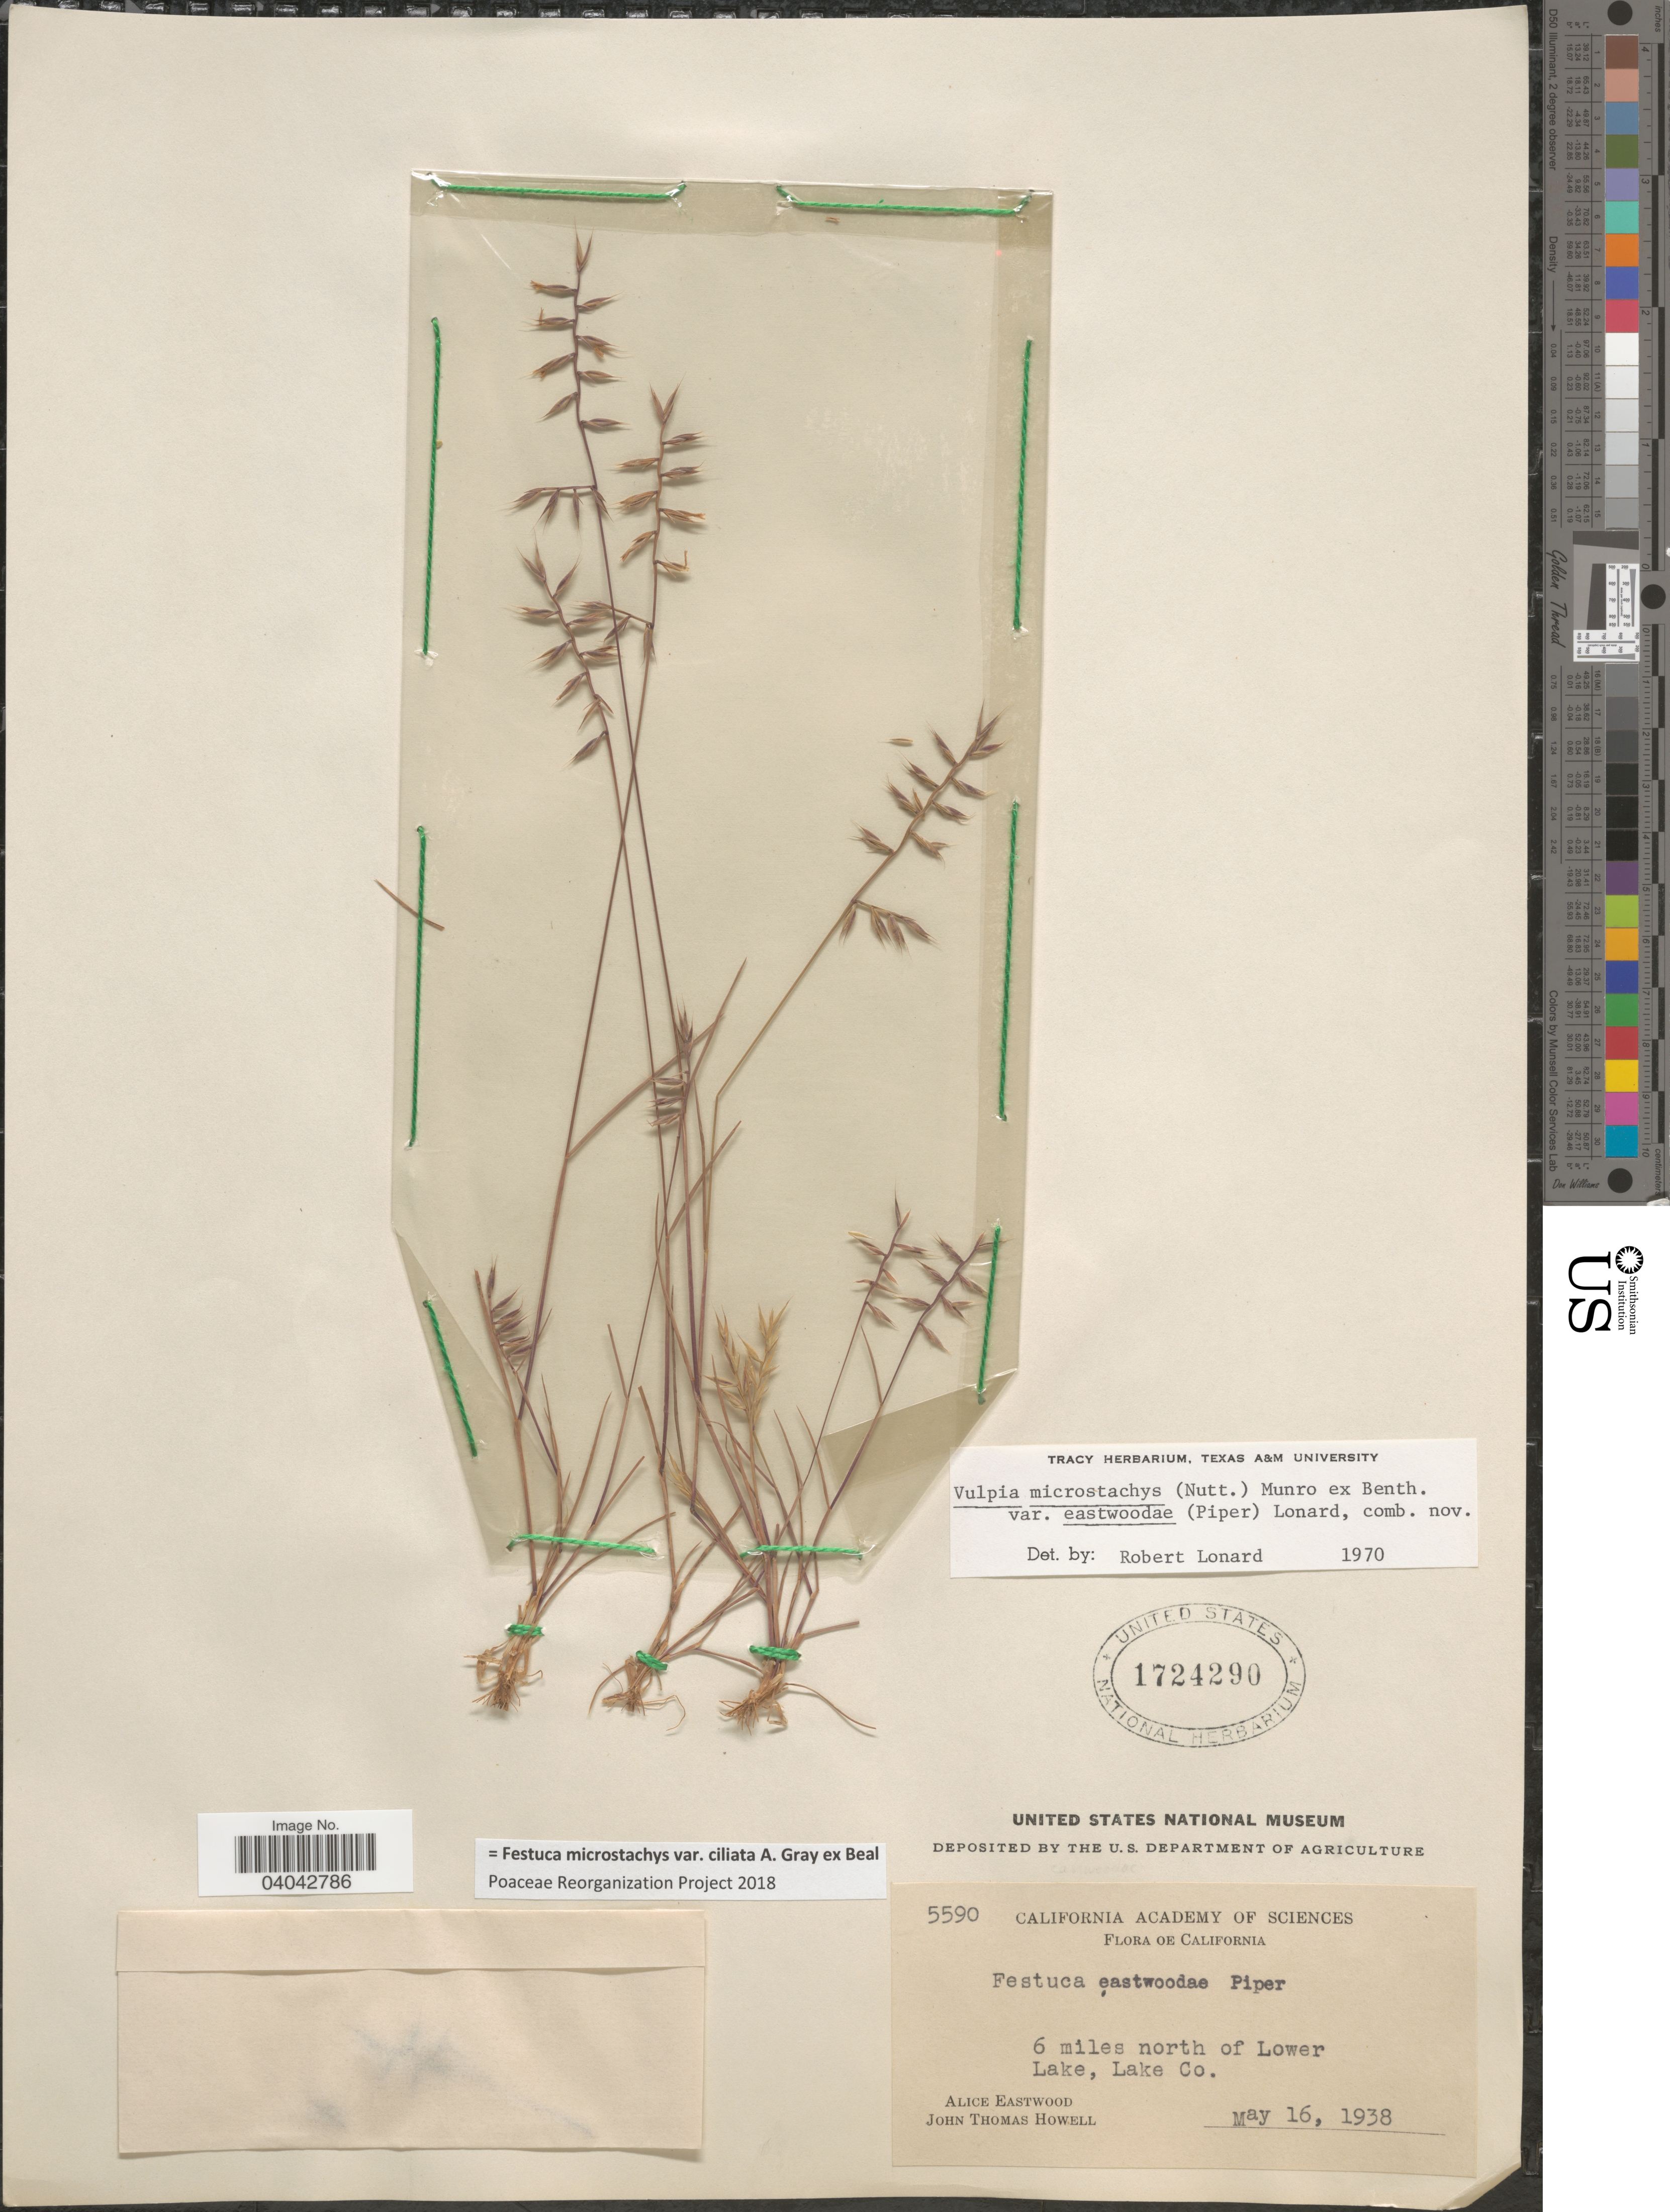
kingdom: Plantae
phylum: Tracheophyta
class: Liliopsida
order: Poales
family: Poaceae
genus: Festuca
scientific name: Festuca microstachys var. ciliata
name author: A. Gray ex W.J. Beal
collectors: A. Eastwood & J. T. Howell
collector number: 5590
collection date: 1938-05-16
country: United States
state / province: California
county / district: Lake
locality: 6 miles north of Lower Lake, Lake Co.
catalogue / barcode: US 1724290